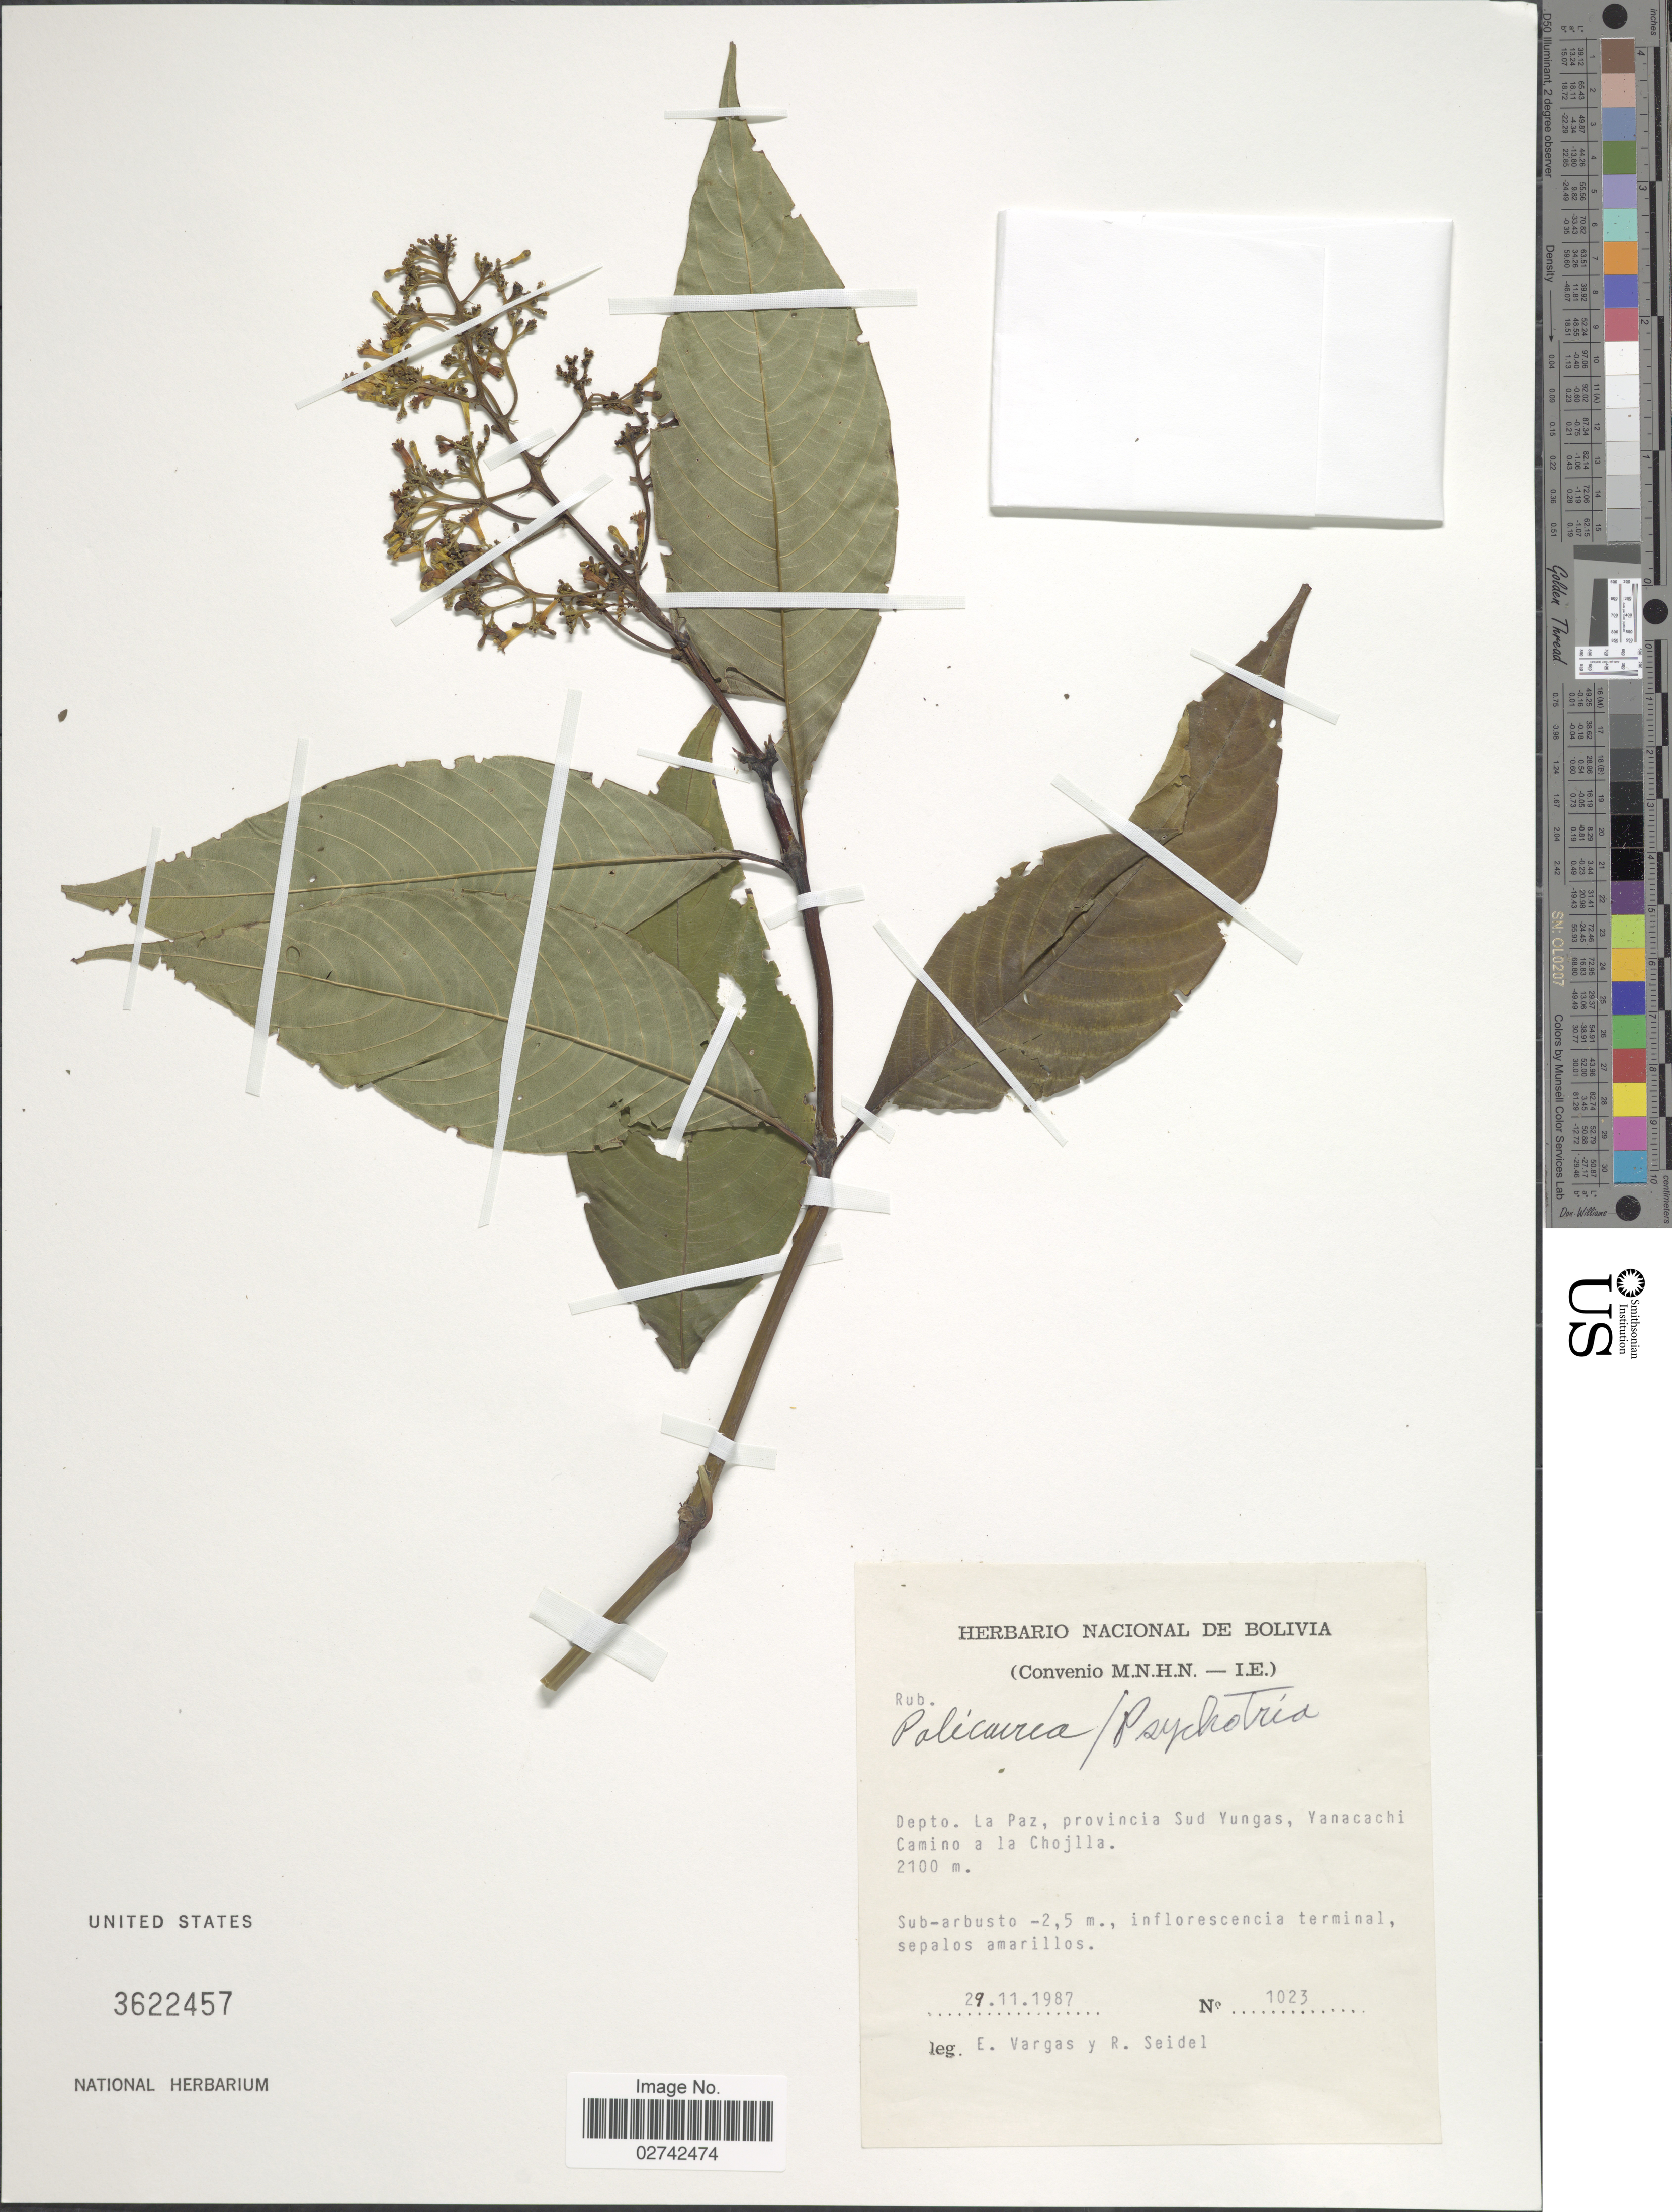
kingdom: Plantae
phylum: Tracheophyta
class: Magnoliopsida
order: Gentianales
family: Rubiaceae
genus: Palicourea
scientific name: Palicourea sp.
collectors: E. Vargas & R. Seidel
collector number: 1023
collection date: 1987-11-29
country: Bolivia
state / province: La Paz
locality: Dept. La Paz, provincia Sud Yungas, Yanacachi, Camino a la Chojlla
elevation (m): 2100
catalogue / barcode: US 3622457